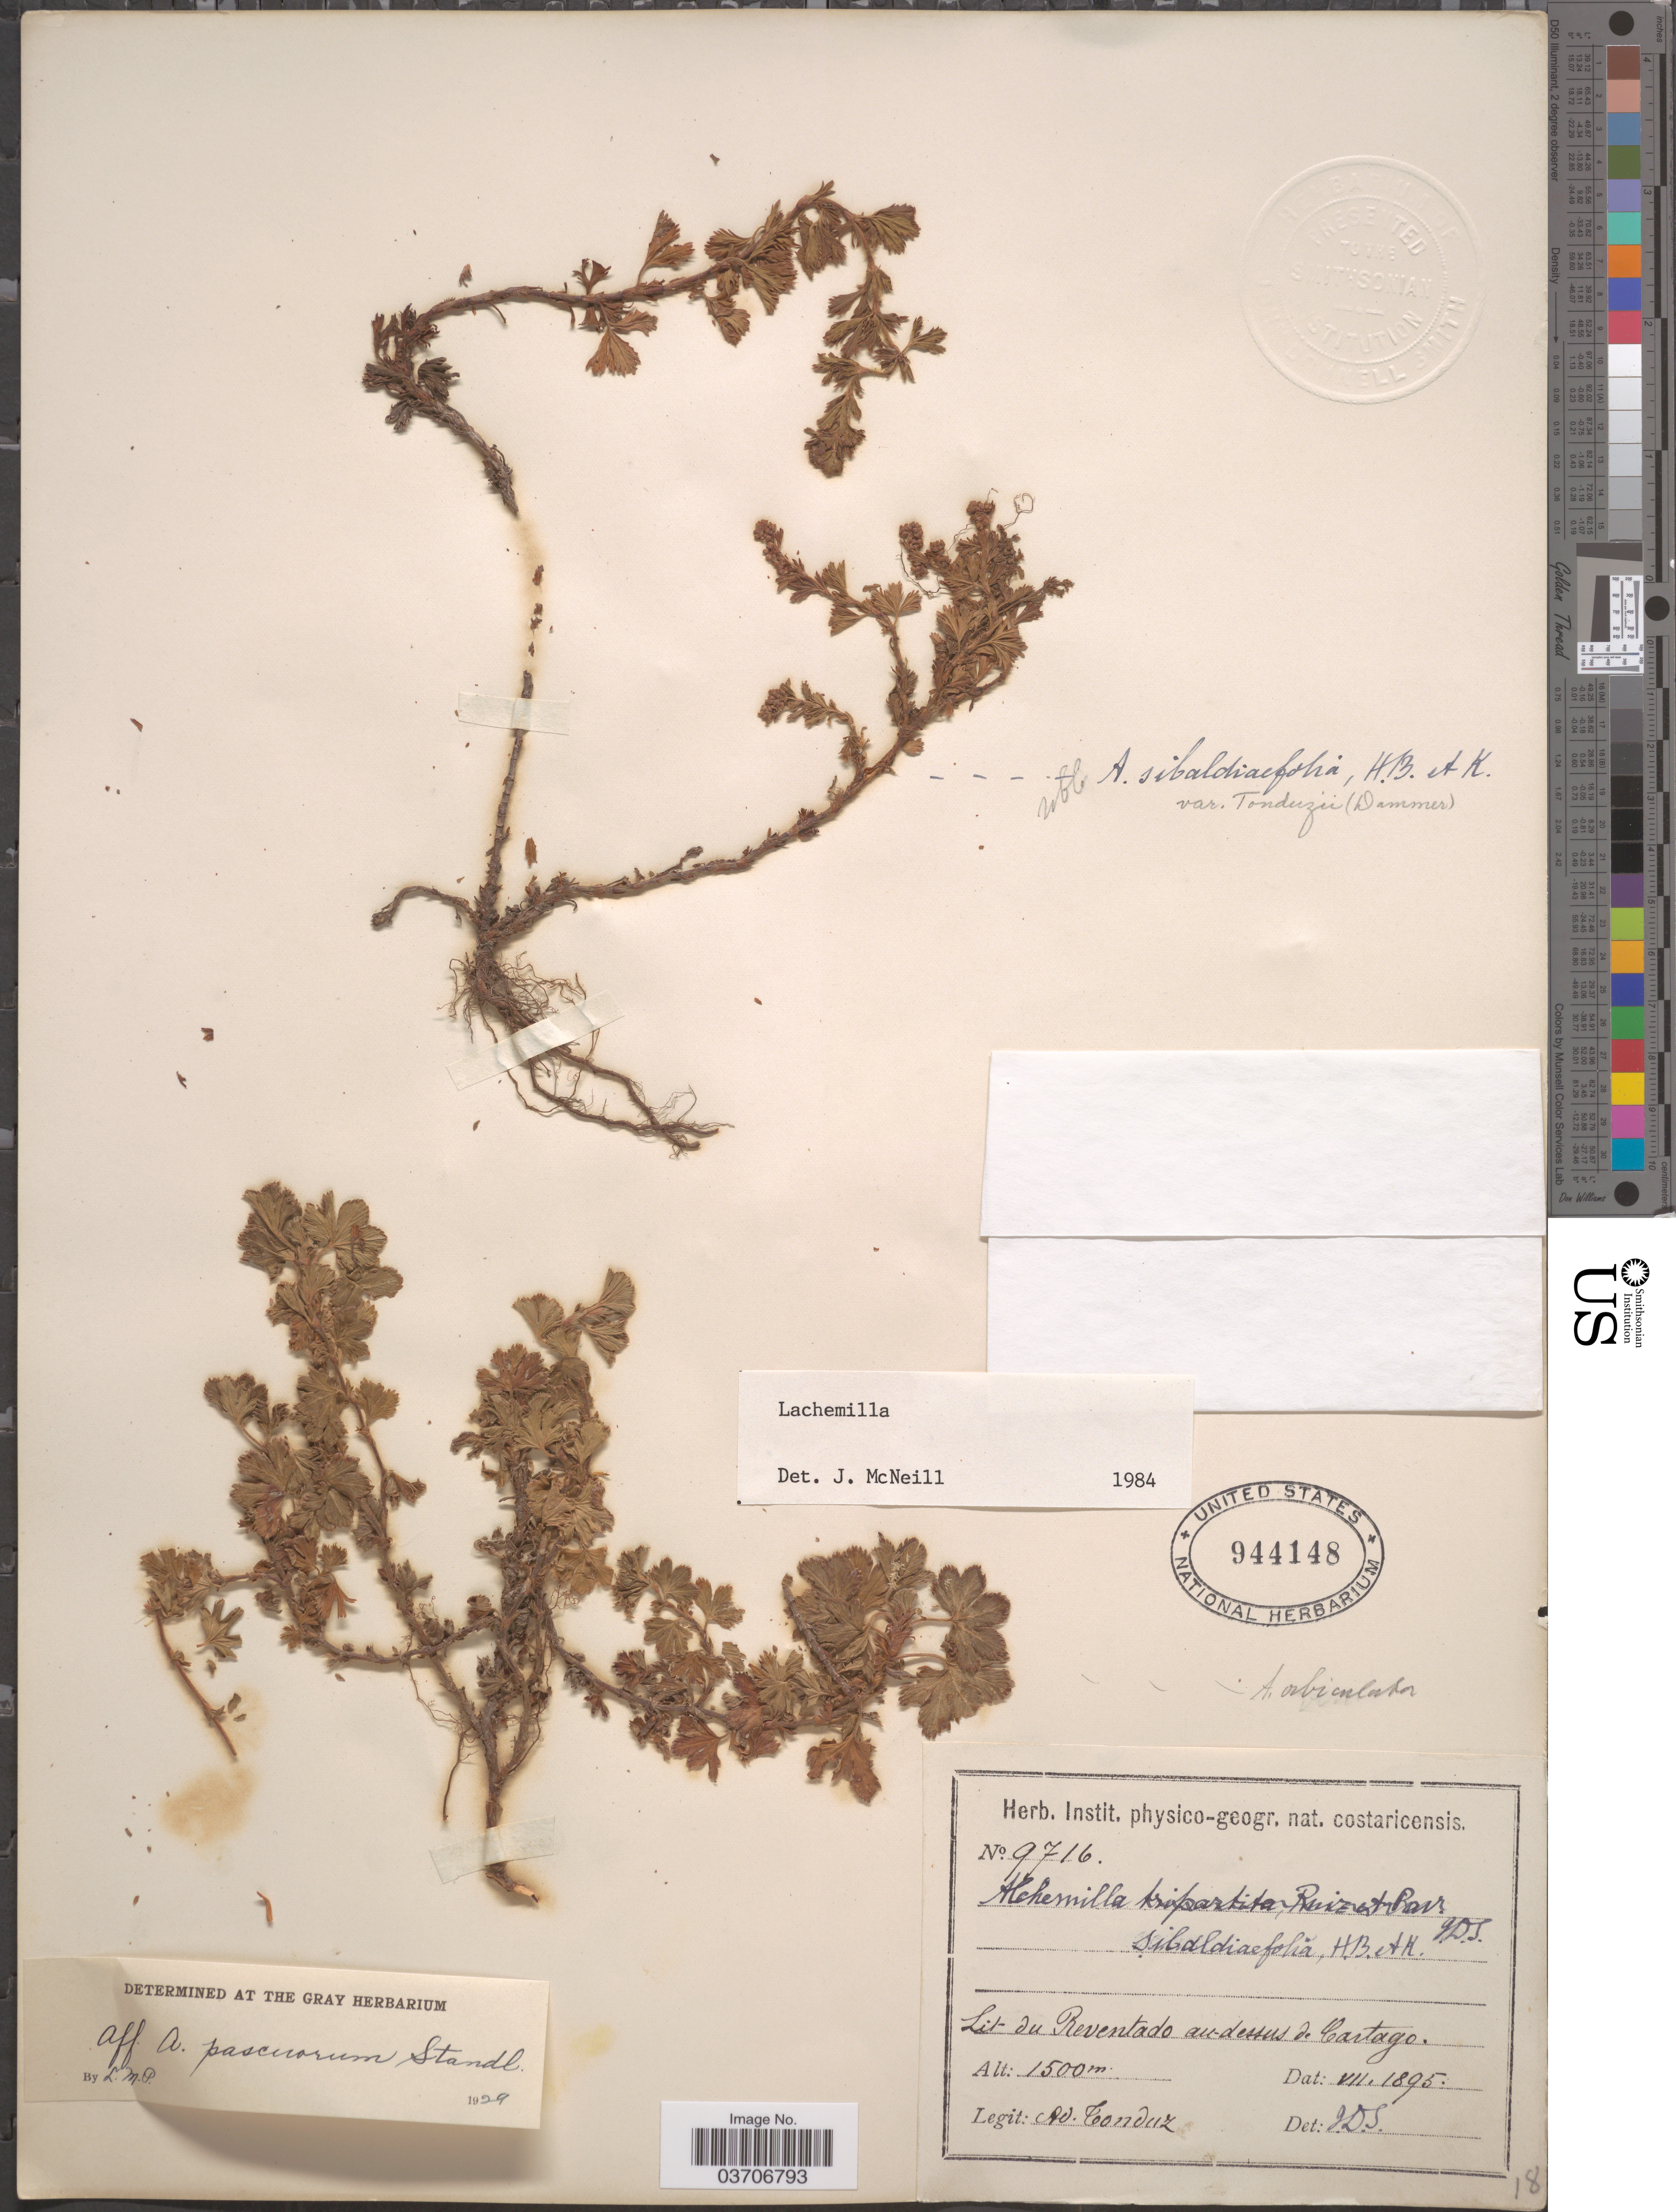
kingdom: Plantae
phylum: Tracheophyta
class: Magnoliopsida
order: Rosales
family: Rosaceae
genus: Lachemilla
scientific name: Lachemilla sp.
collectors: A. Tonduz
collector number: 9716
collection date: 1895-07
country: Costa Rica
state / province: Cartago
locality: Lit du Reventado au-dessus d. Cartago.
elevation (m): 1500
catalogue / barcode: US 944148